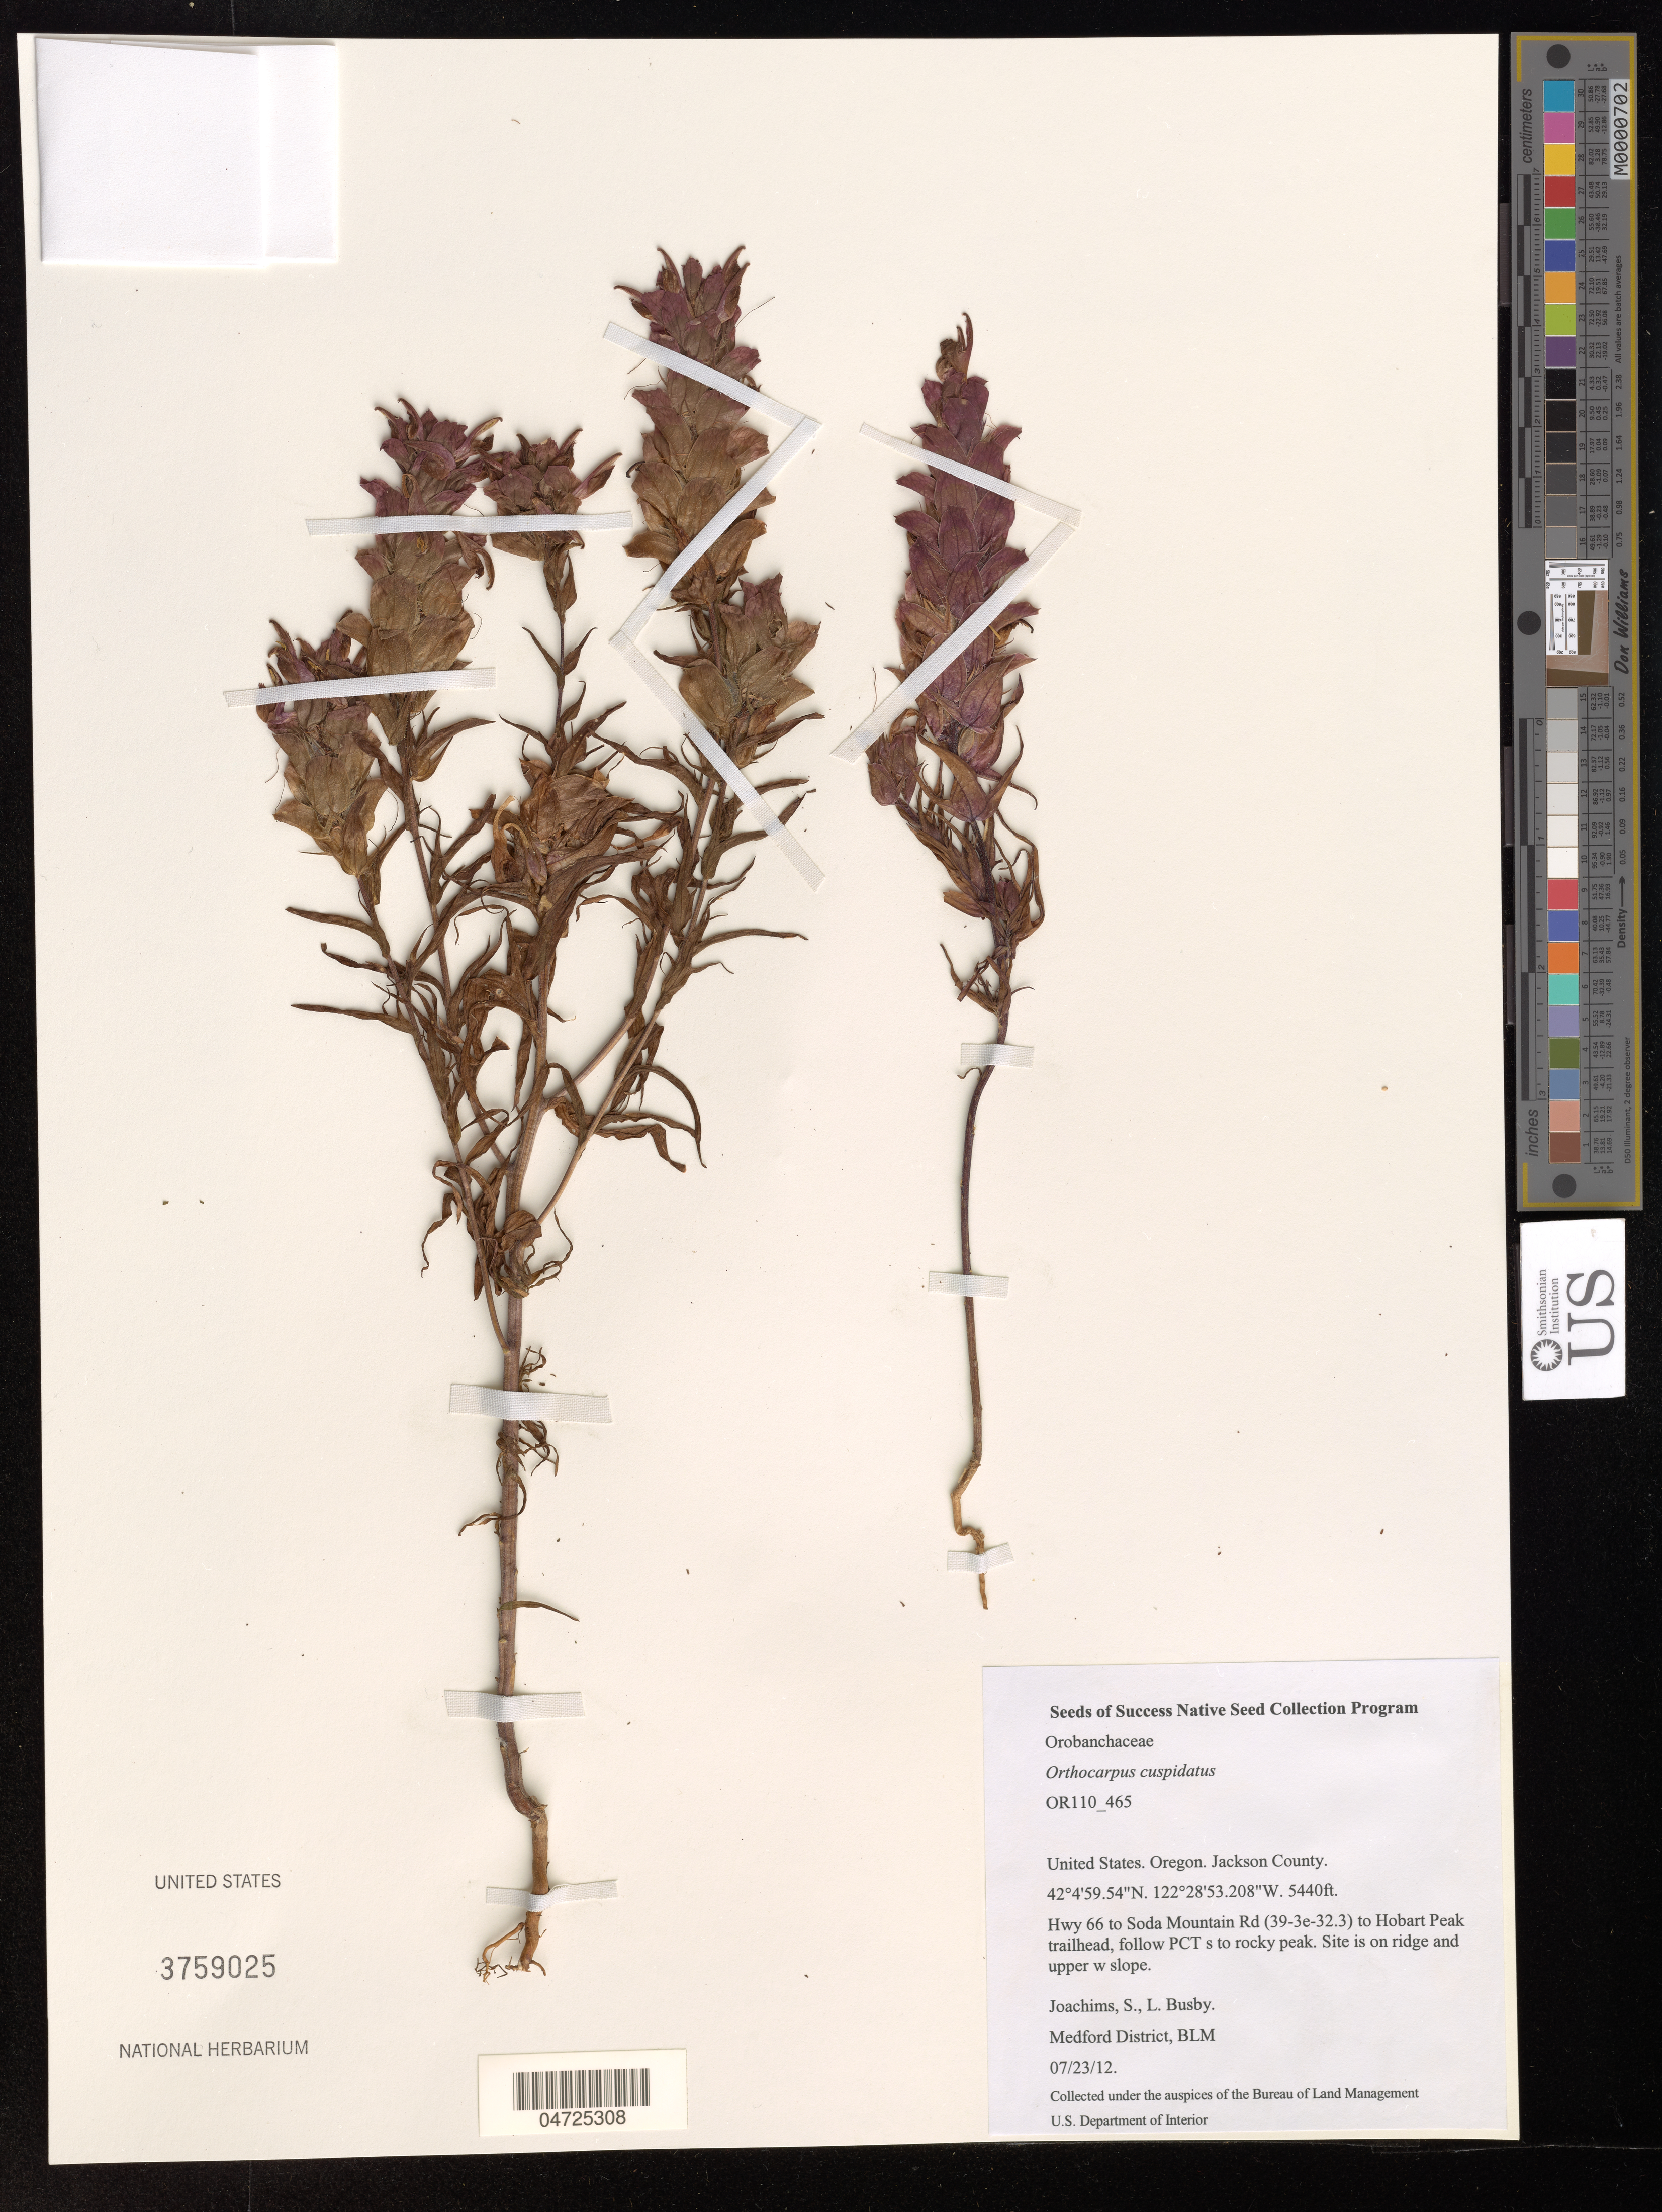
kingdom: Plantae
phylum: Tracheophyta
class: Magnoliopsida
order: Lamiales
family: Orobanchaceae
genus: Orthocarpus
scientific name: Orthocarpus cuspidatus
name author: Greene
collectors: S. Joachims & L. Busby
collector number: OR110_465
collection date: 2012-07-23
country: United States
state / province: Oregon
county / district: Jackson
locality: Jackson County. Hwy 66 to Soda Mountain Rd (39-3e-32.3) to Hobart Peak trailhead, follow PCT s to rocky peak. Site is on ridge and upper w slope.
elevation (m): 1658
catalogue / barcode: US 3759025